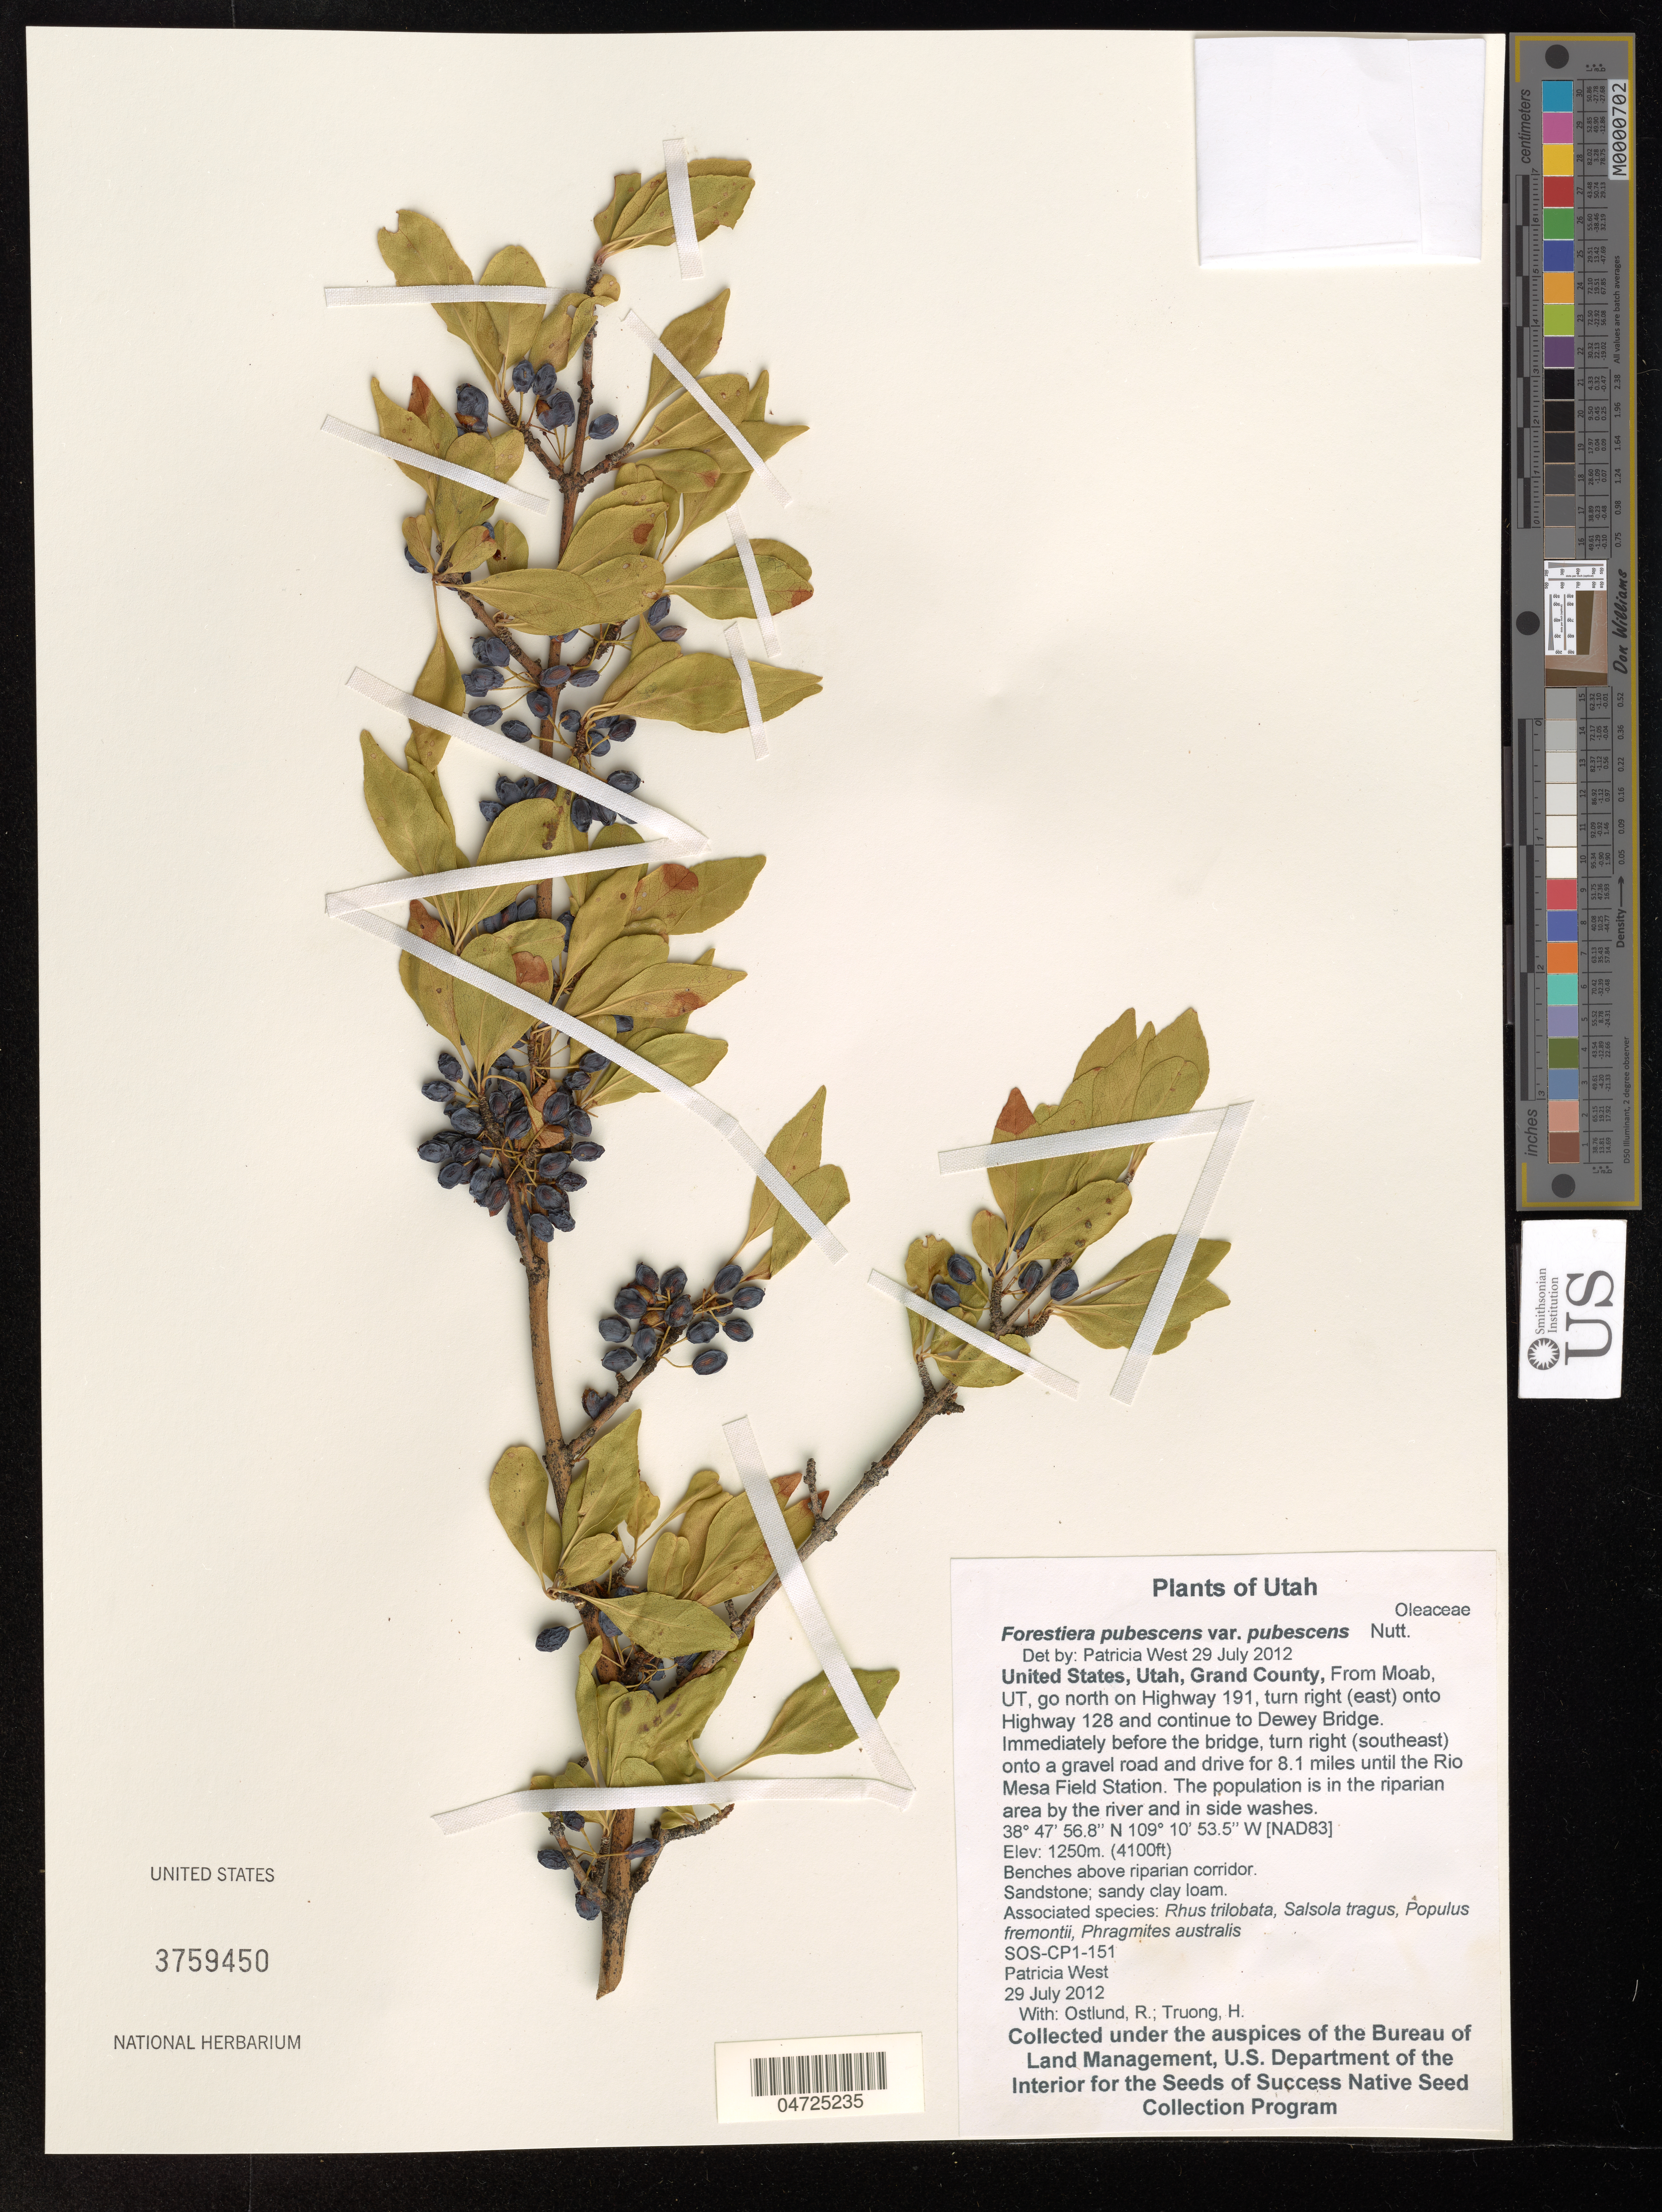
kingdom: Plantae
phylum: Tracheophyta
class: Magnoliopsida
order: Lamiales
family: Oleaceae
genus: Forestiera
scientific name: Forestiera pubescens var. pubescens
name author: Nutt.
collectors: P. West, R. Ostlund & H. Truong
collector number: SOS-CP1-151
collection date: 2012-07-29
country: United States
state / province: Utah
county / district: Grand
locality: Grand County. From Moab, UT, go north on Highway 191, turn right (east) onto Highway 128 and continue to Dewey Bridge. Immediately before the bridge, turn right (southeast) onto a gravel road and drive for 8.1 miles until the Rio Mesa Field Station. [NAD83].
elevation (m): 1250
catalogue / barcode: US 3759450